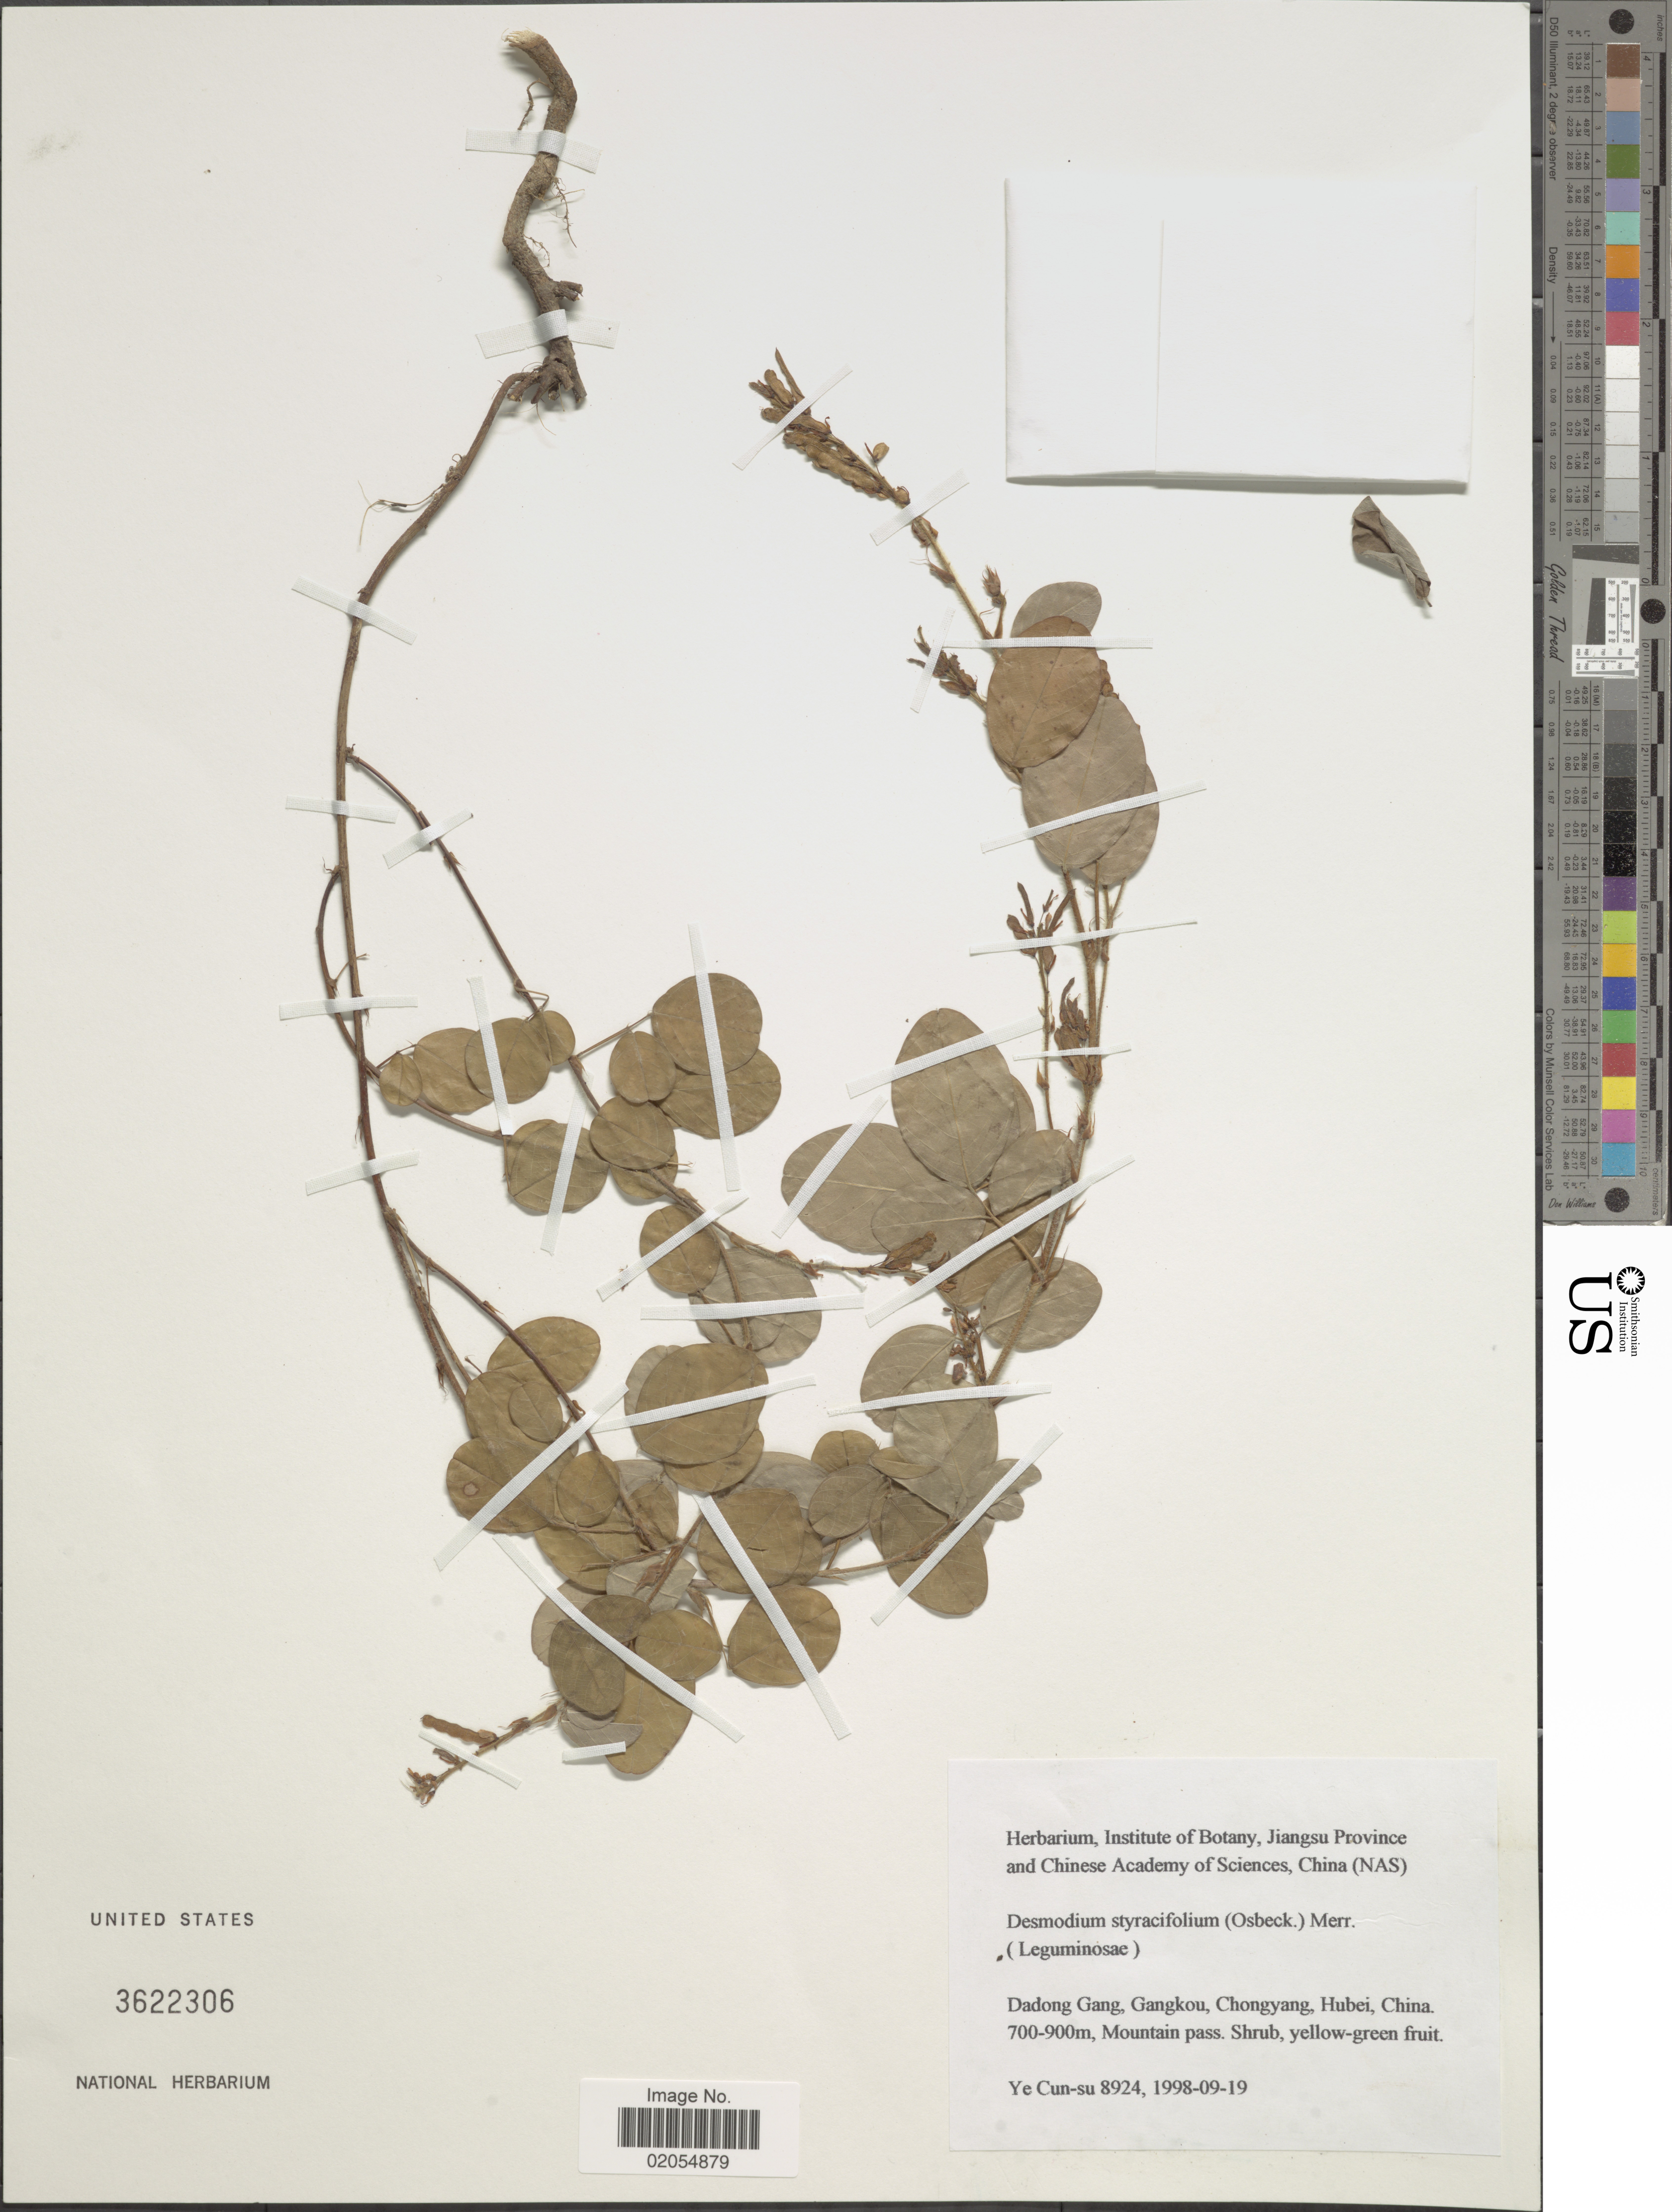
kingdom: Plantae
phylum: Tracheophyta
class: Magnoliopsida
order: Fabales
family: Fabaceae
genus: Grona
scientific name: Grona heterocarpos subsp. heterocarpos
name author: (L.) H. Ohashi & K. Ohashi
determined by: Strong, Mark T., (BOT), Smithsonian Institution - National Museum of Natural History (UNITED STATES)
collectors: Y. C. F. Su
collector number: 8924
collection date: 1998-09-19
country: China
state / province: Hubei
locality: Dadong Gang, Gangkou, Chongyang, Hubei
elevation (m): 700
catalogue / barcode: US 3622306